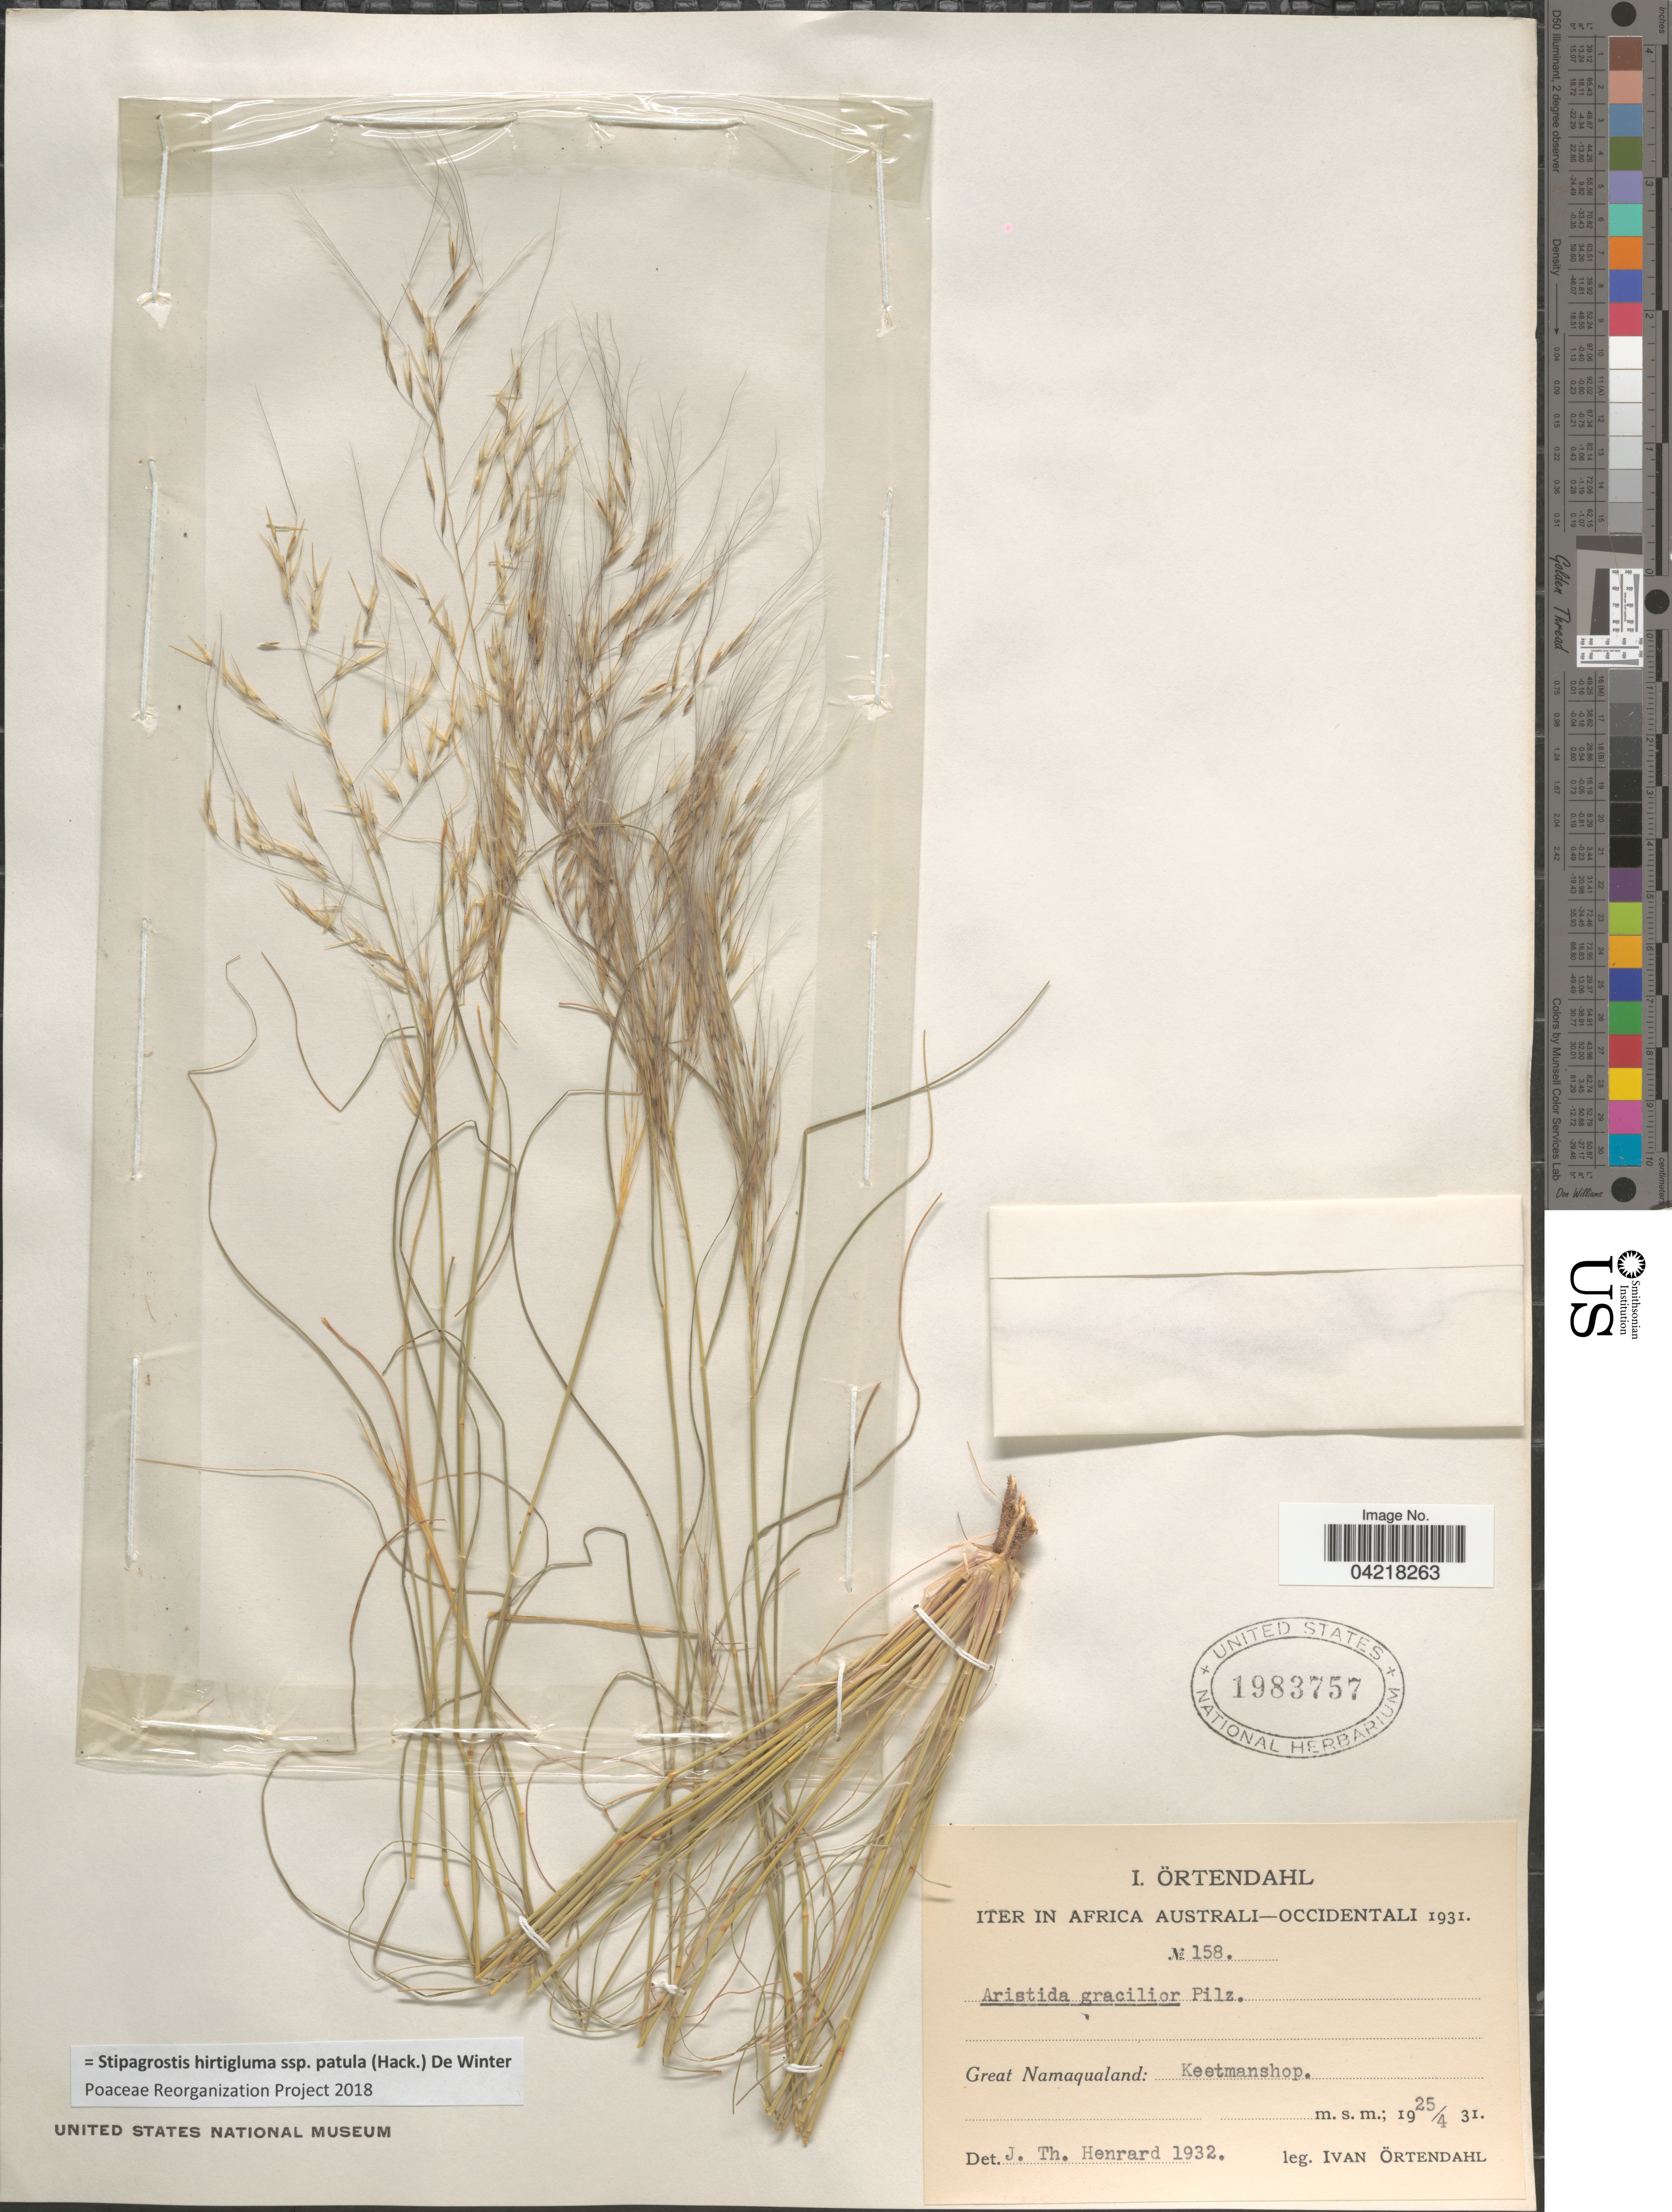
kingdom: Plantae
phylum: Tracheophyta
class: Liliopsida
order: Poales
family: Poaceae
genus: Stipagrostis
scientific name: Stipagrostis hirtigluma subsp. patula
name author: (Hack.) De Winter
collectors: I. Ortendahl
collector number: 158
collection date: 1931-04-25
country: Namibia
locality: Iter in Africa Australi-Occidental 1931. Great Namaqualand: Keetmanshop.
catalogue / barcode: US 1983757